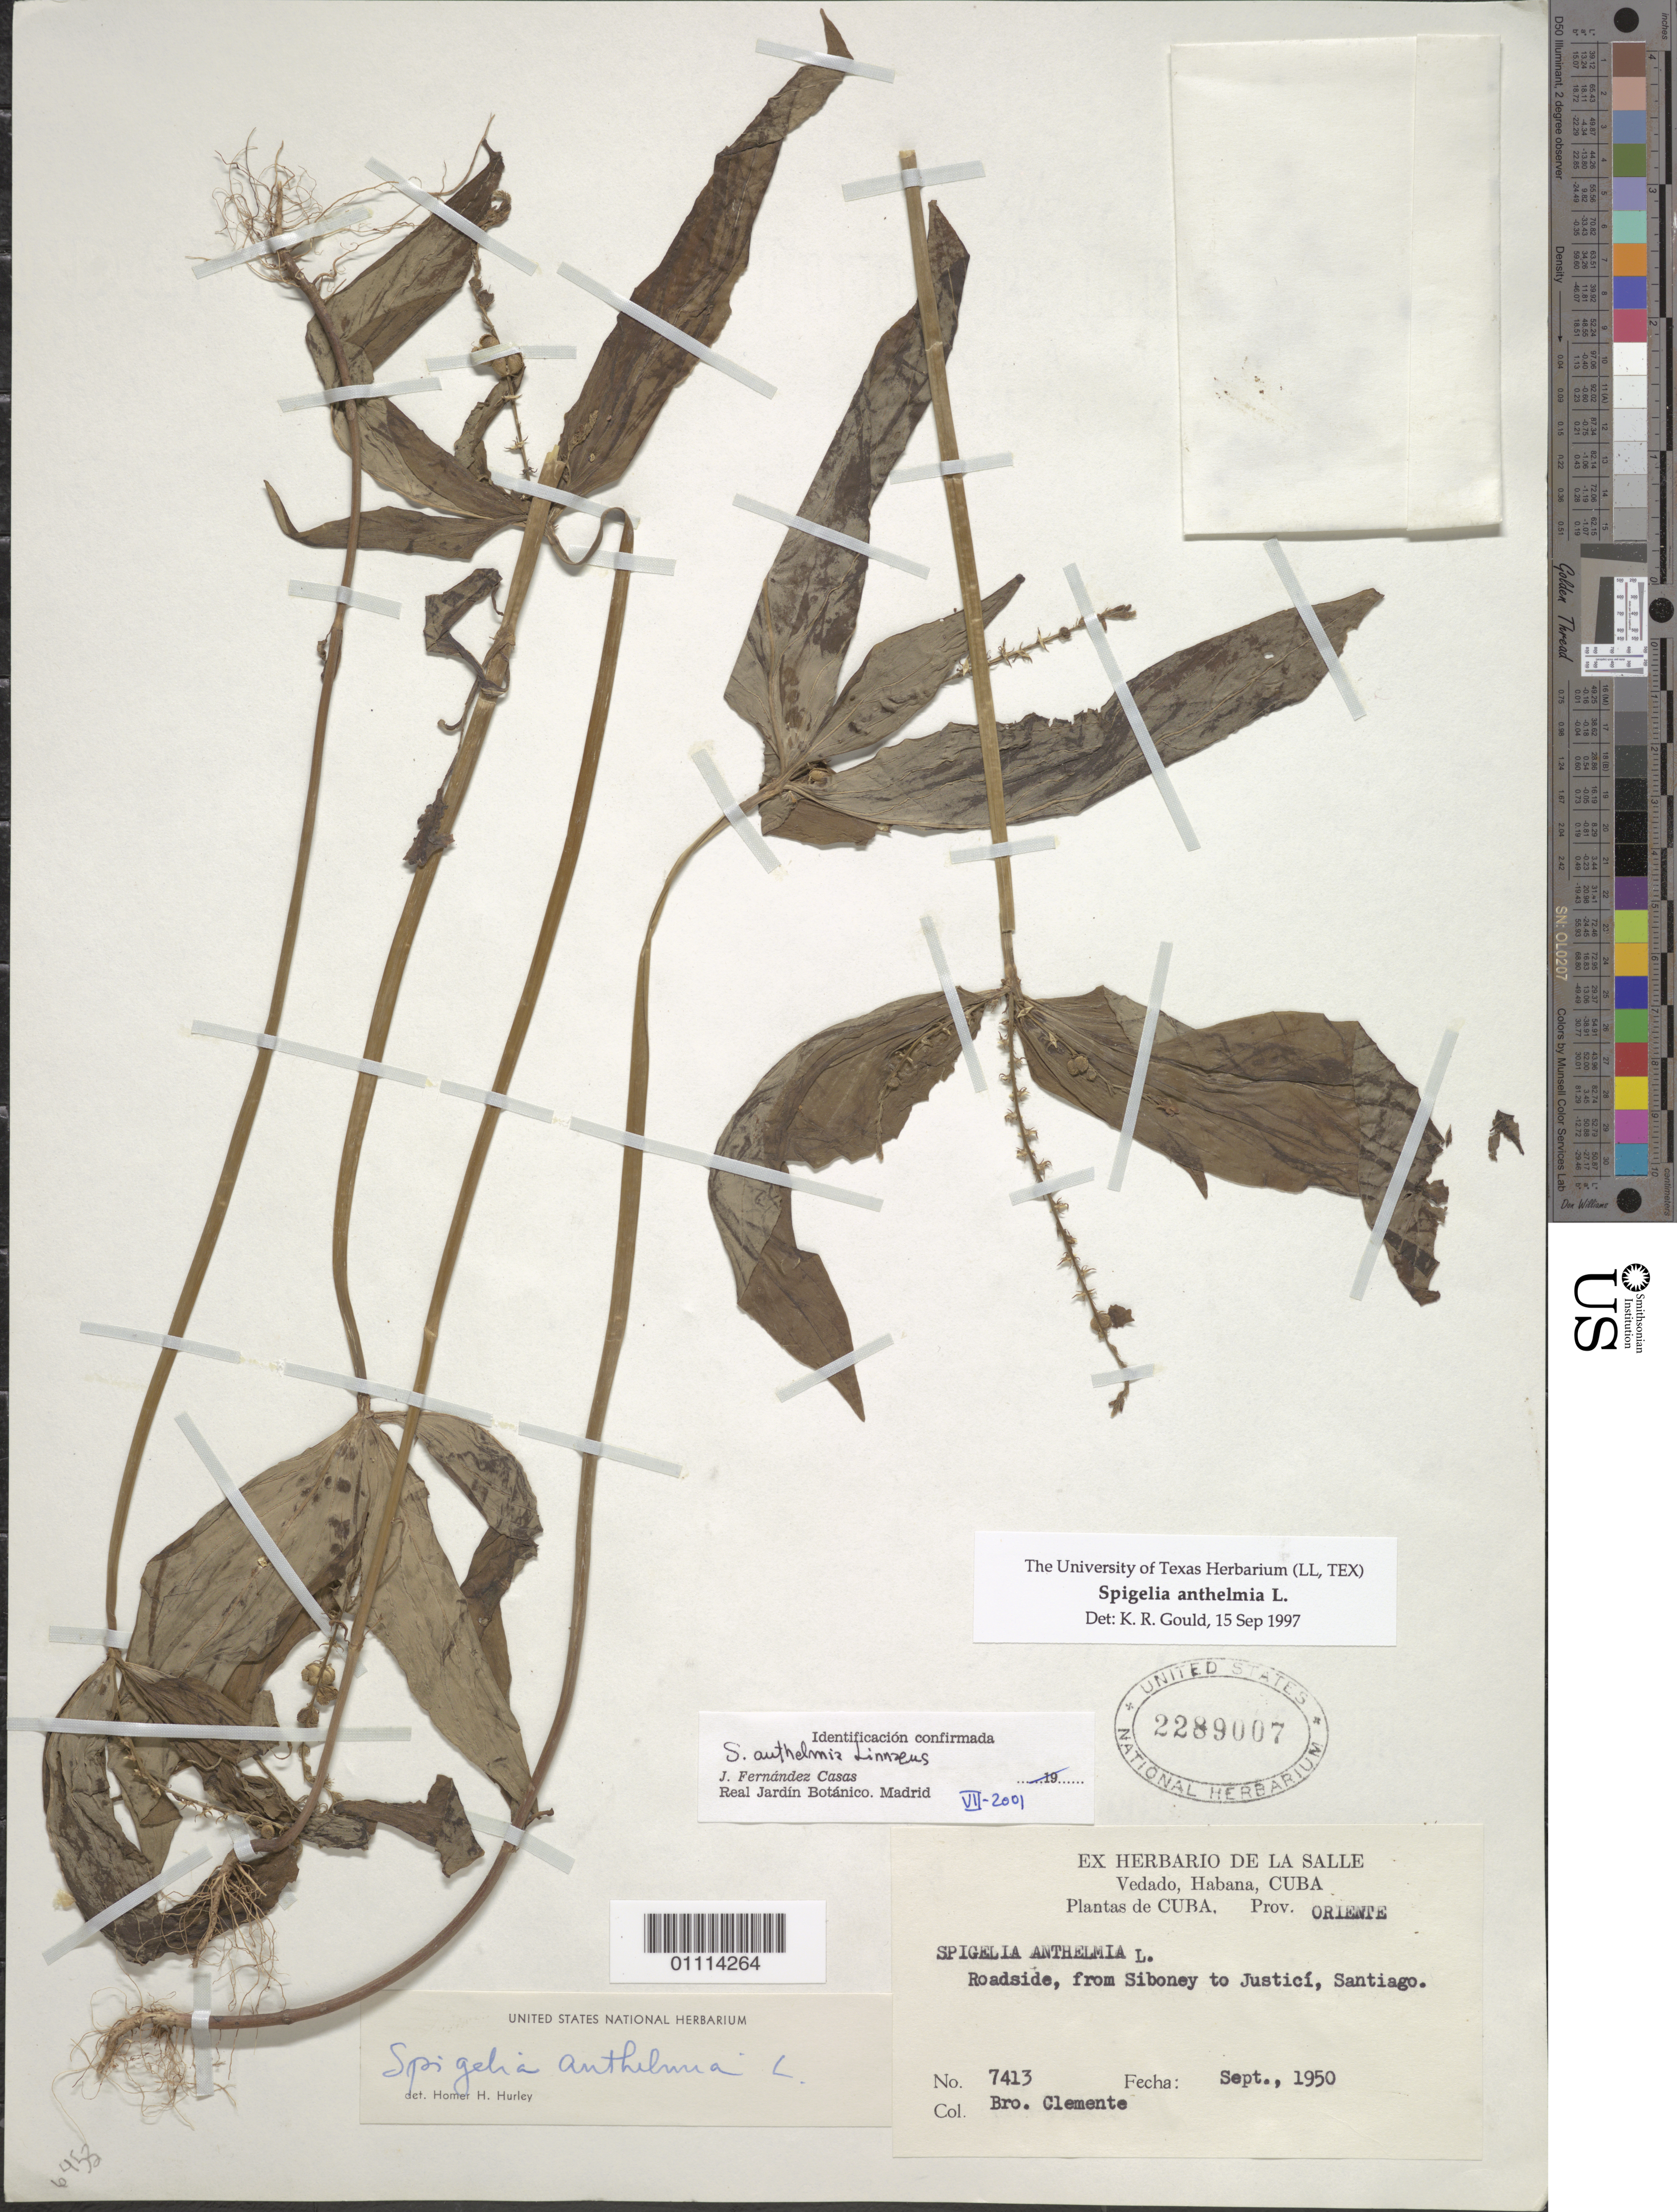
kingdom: Plantae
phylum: Tracheophyta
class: Magnoliopsida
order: Gentianales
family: Loganiaceae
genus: Spigelia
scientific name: Spigelia anthelmia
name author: L.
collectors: B. Clement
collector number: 7413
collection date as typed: Sep 1950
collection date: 1950-09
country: Cuba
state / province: Santiago de Cuba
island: Cuba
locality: Roadside, from Siboney to Justici, Santiago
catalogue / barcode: US 2289007